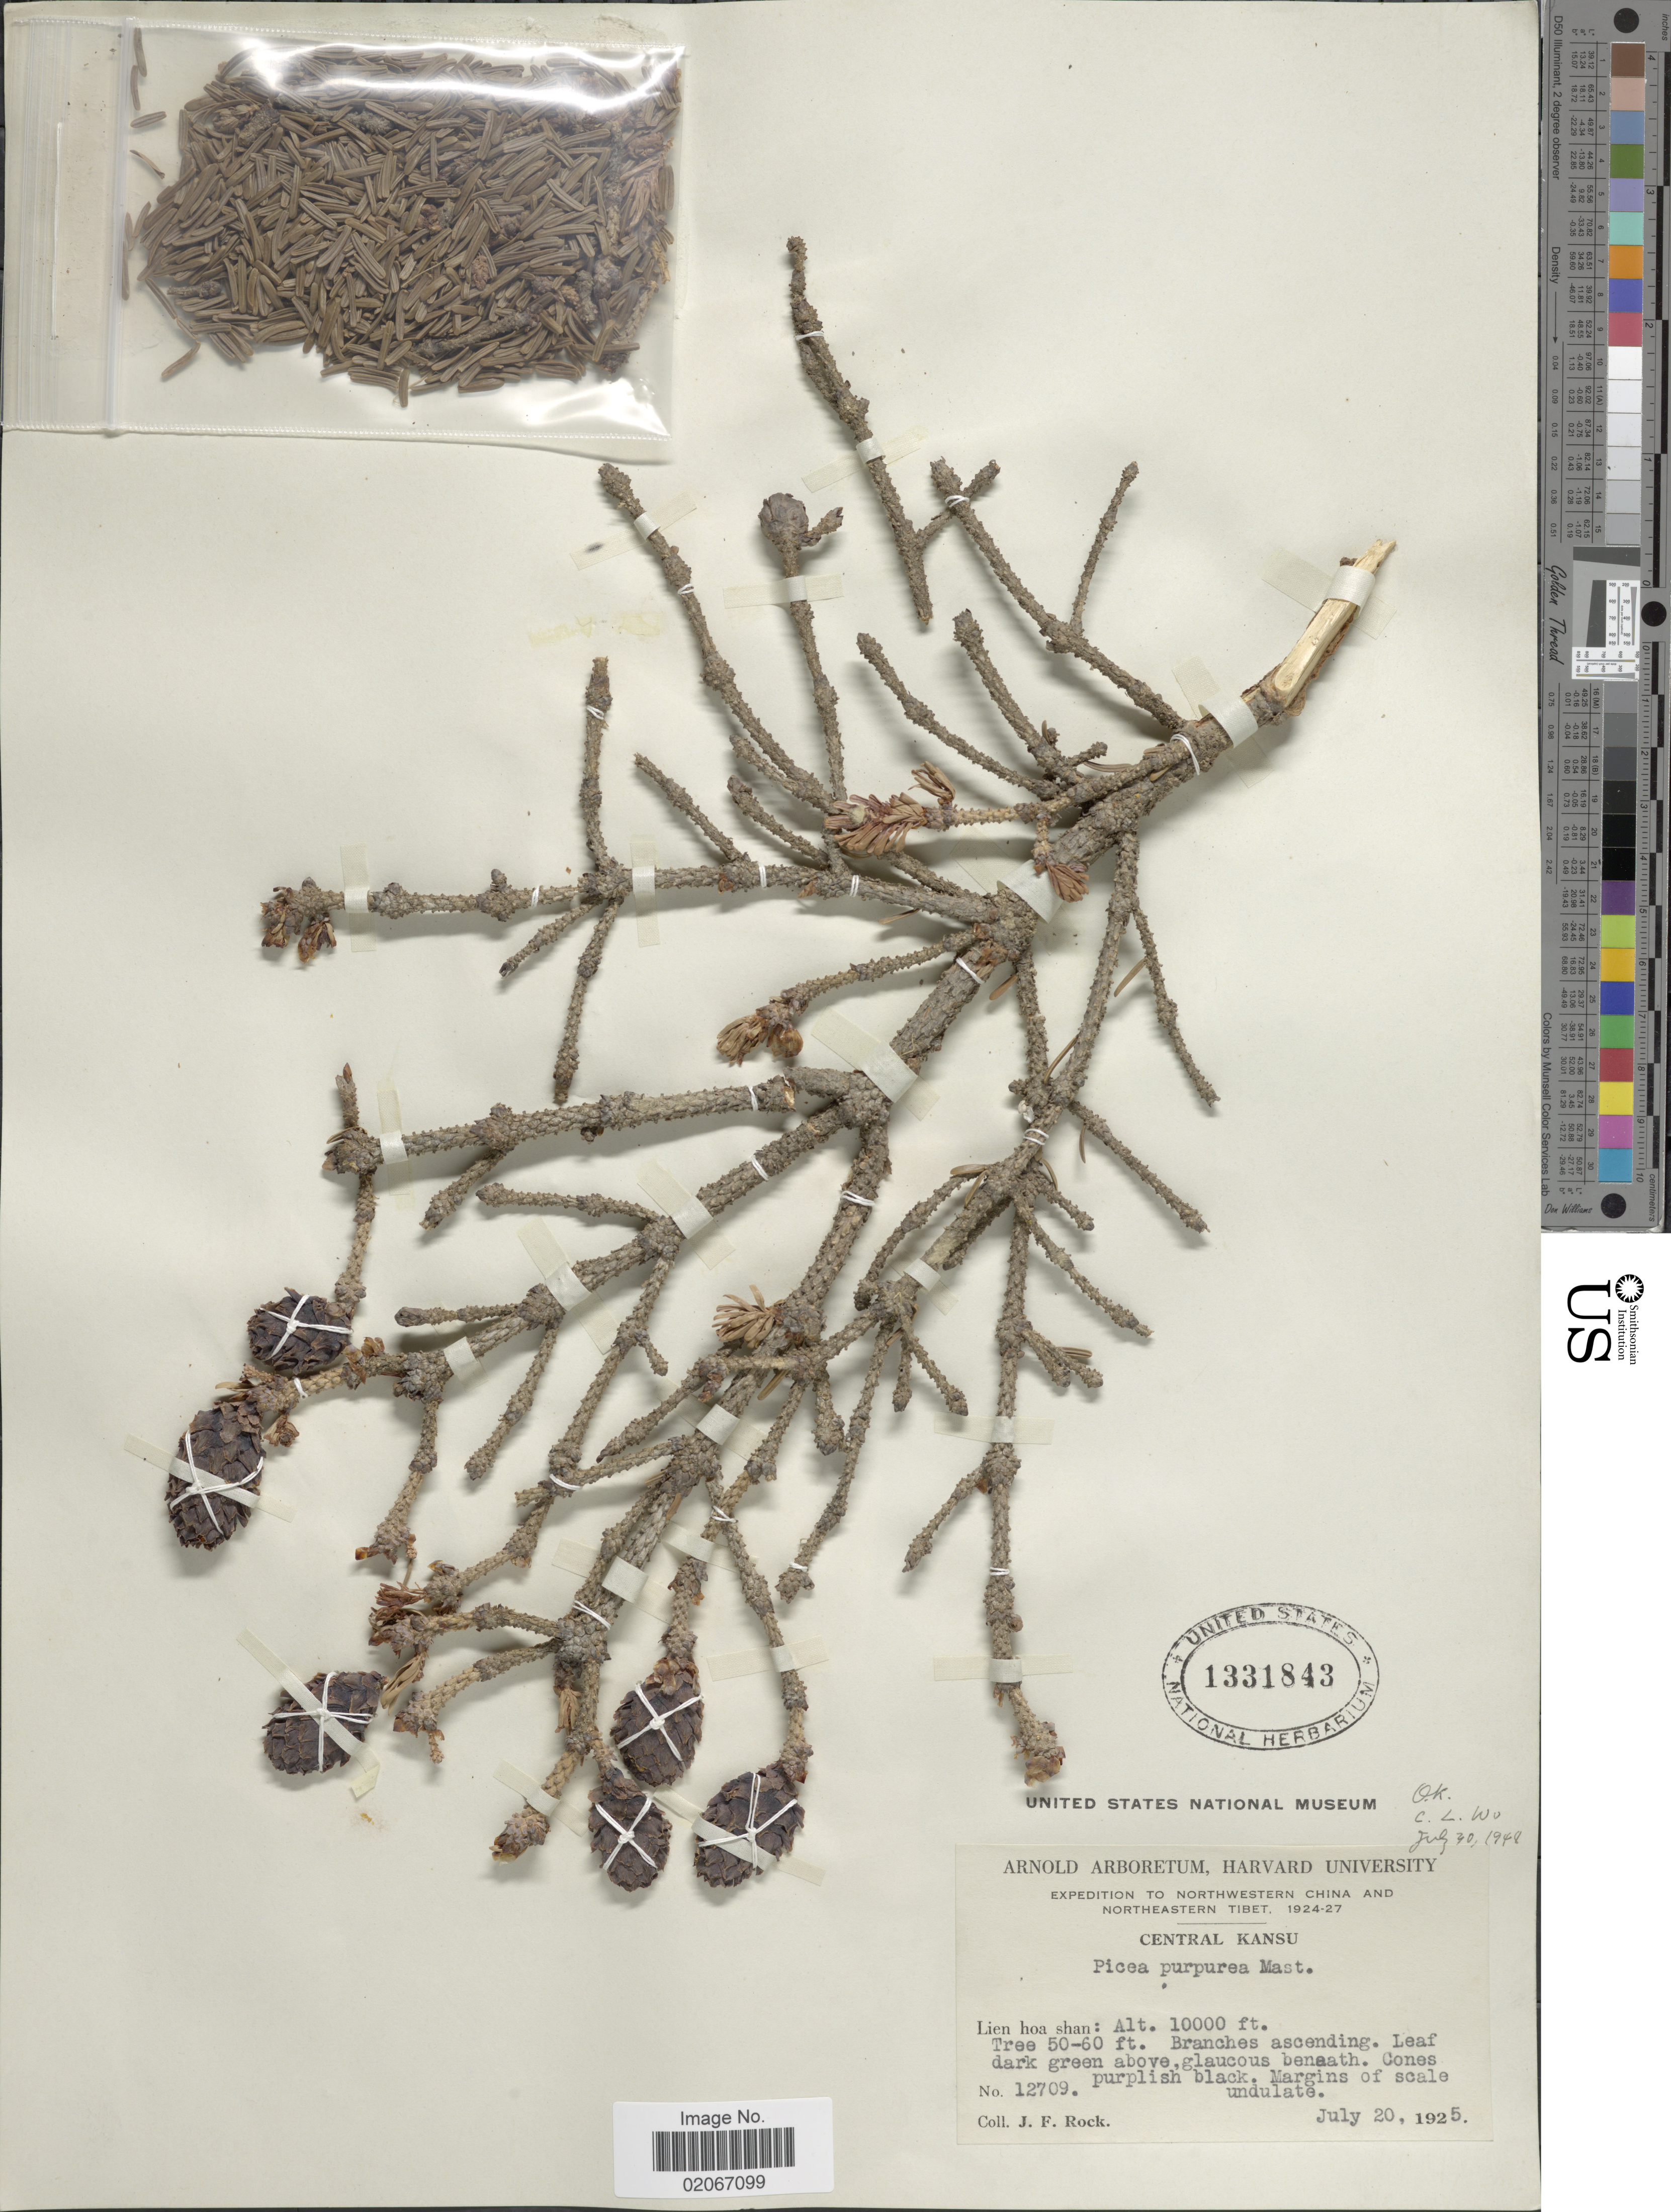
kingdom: Plantae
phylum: Tracheophyta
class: Pinopsida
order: Pinales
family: Pinaceae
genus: Picea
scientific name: Picea purpurea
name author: Mast.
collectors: J. Rock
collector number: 12709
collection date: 1925-07-20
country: China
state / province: Gansu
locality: Northwestern China and Northeastern Tibet. Central Kansu. Lien hoa shan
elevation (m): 3048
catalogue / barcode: US 1331843